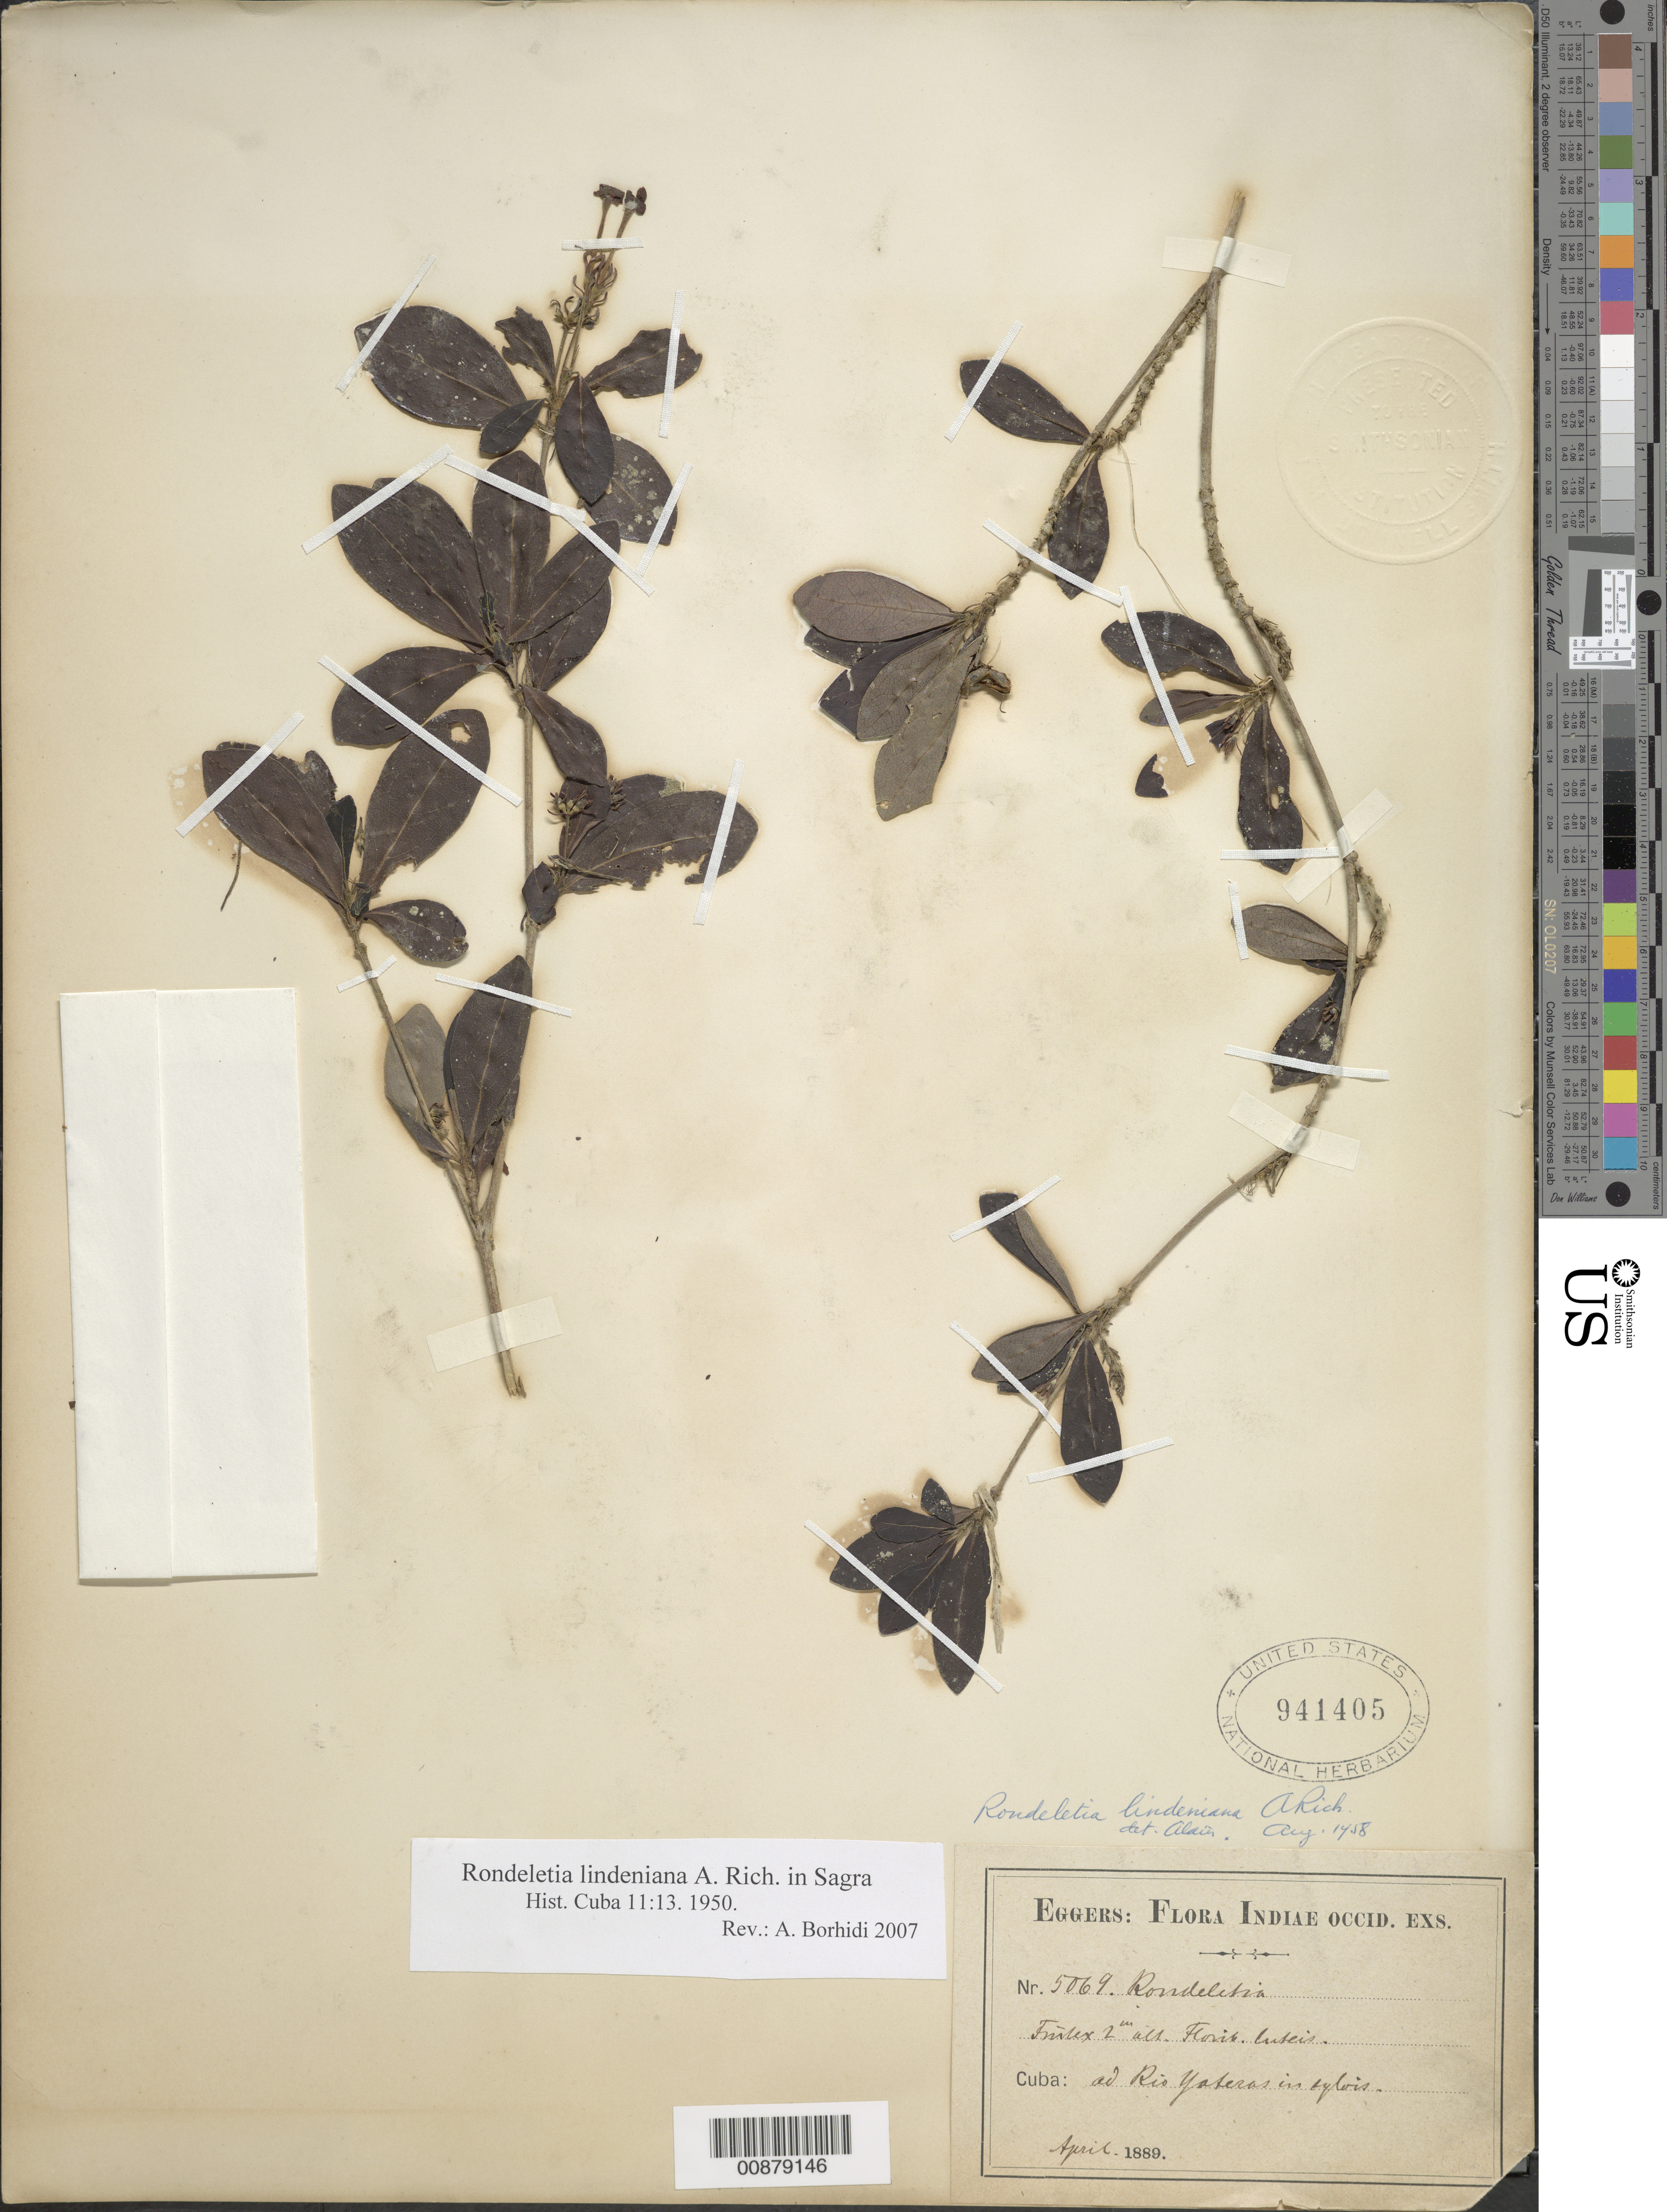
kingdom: Plantae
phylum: Tracheophyta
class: Magnoliopsida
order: Gentianales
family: Rubiaceae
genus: Rondeletia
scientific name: Rondeletia lindeniana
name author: A. Rich.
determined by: Borhidi, Attila L.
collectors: H. F. A. von Eggers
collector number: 5069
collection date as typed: Apr 1889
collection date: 1889-04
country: Cuba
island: Cuba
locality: ad Rio Yateras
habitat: In sylvis.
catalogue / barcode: US 941405